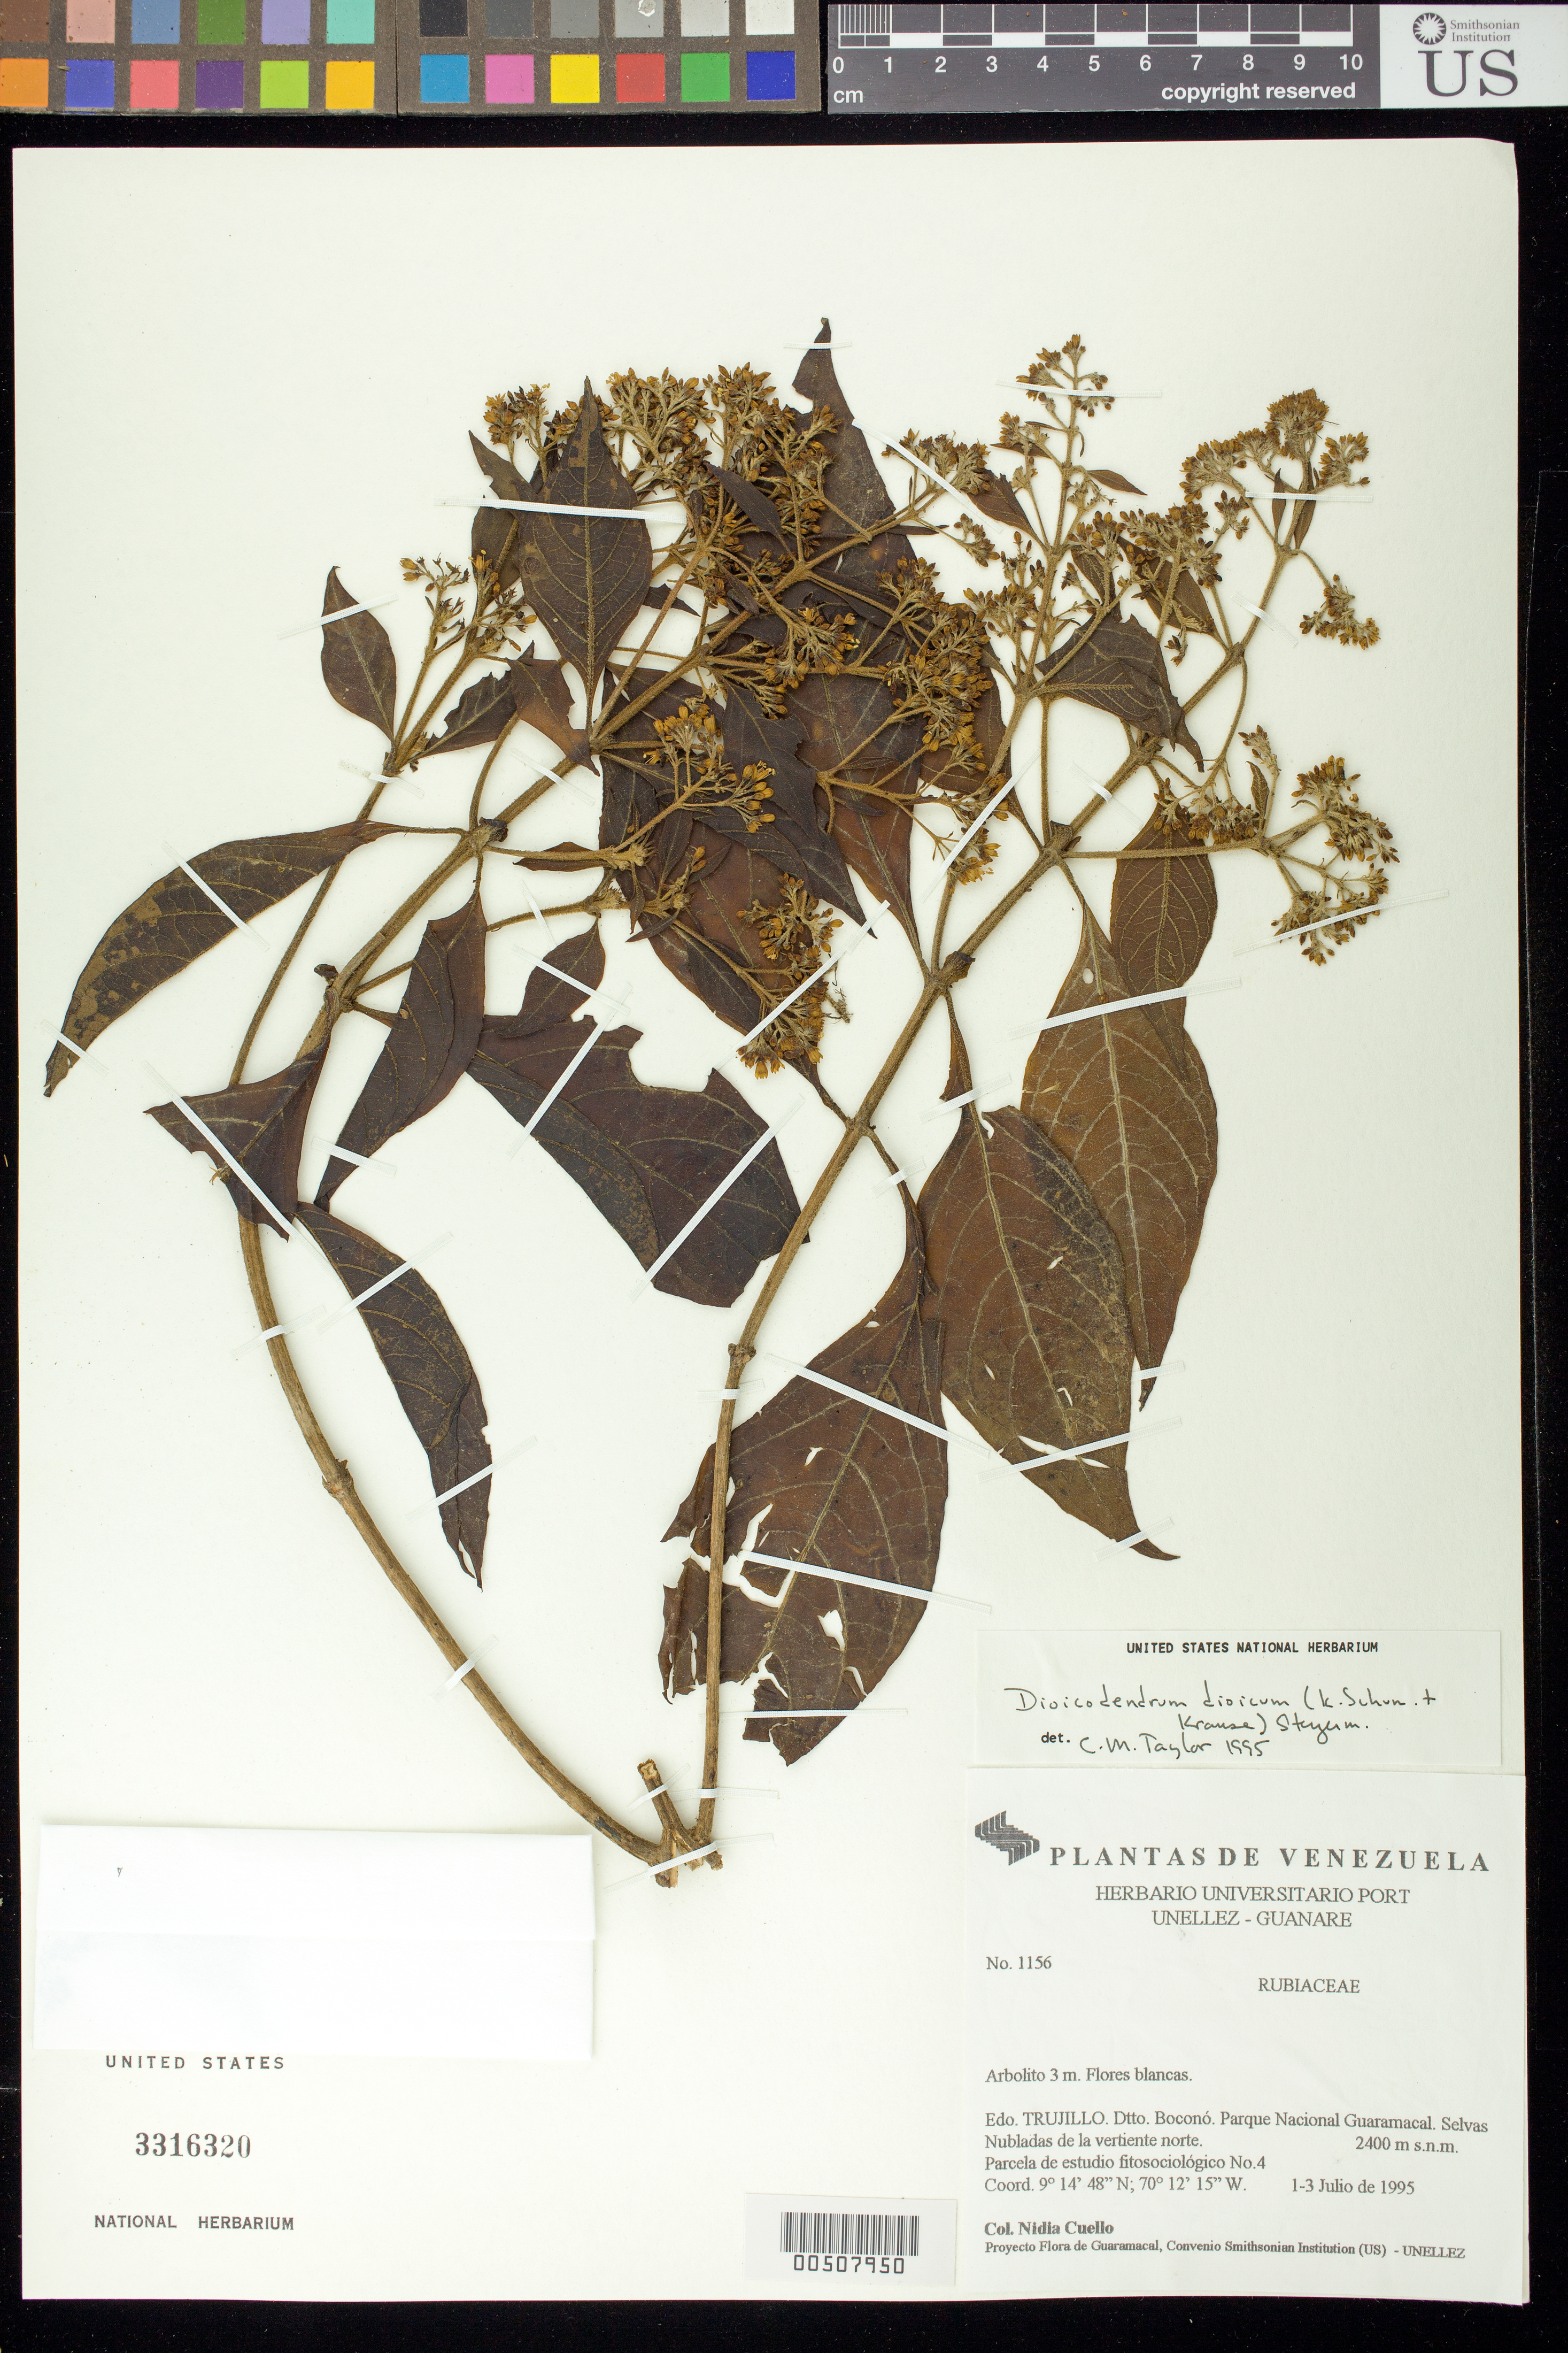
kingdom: Plantae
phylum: Tracheophyta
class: Magnoliopsida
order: Gentianales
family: Rubiaceae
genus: Dioicodendron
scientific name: Dioicodendron dioicum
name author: (K. Schum. & Krause) Steyerm.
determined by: Taylor, Charlotte M.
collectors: N. L. Cuello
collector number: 1156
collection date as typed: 01 Jul 1995 to 03 Jul 1995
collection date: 1995-07-01/1995-07-03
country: Venezuela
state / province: Trujillo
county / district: Boconó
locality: Parque Nacional Guaramacal. Vertiente N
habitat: Selvas Nubladas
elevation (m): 2400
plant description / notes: AAU, CAS, MO, PORT, US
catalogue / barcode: US 3316320